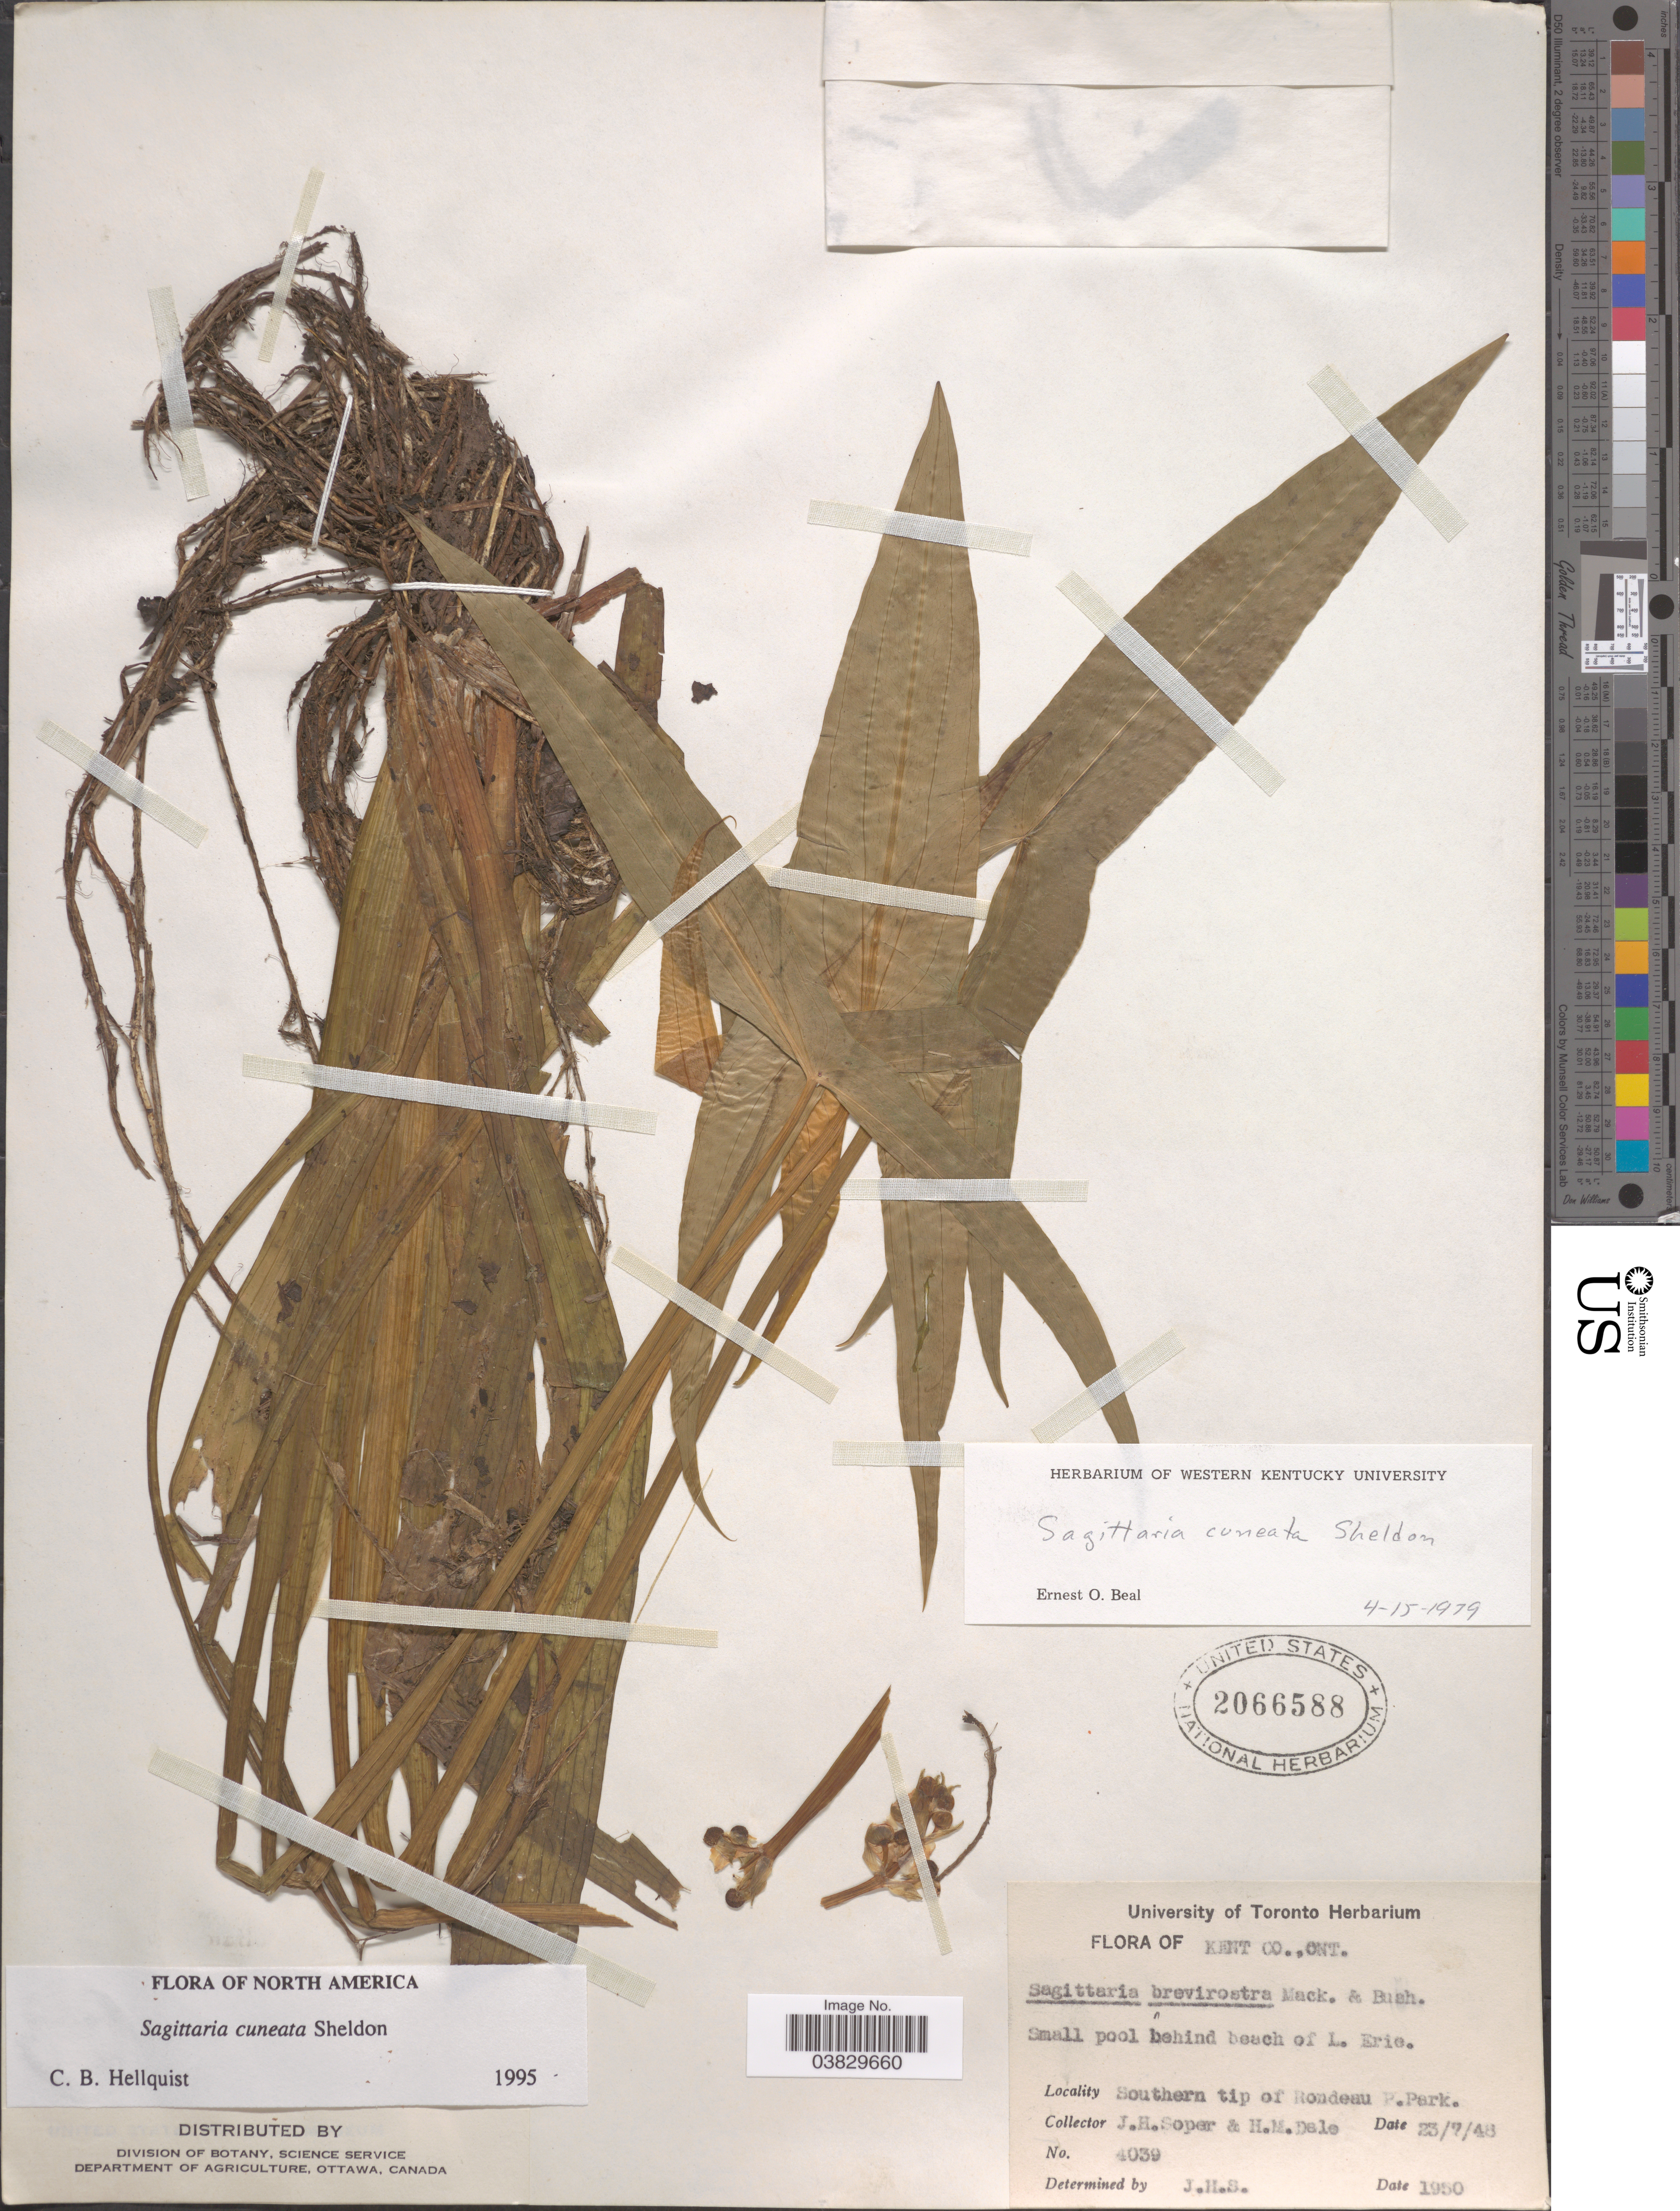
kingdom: Plantae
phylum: Tracheophyta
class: Liliopsida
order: Alismatales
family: Alismataceae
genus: Sagittaria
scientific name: Sagittaria cuneata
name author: E. Sheld.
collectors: J. H. Soper & H. M. Dale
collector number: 4039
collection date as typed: Transcribed d/m/y: 23/7/48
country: Canada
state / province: Ontario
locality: Kent Co. Small pool behind beach of L. Erie. Southern tip of Rondeau P. Park.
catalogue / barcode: US 2066588